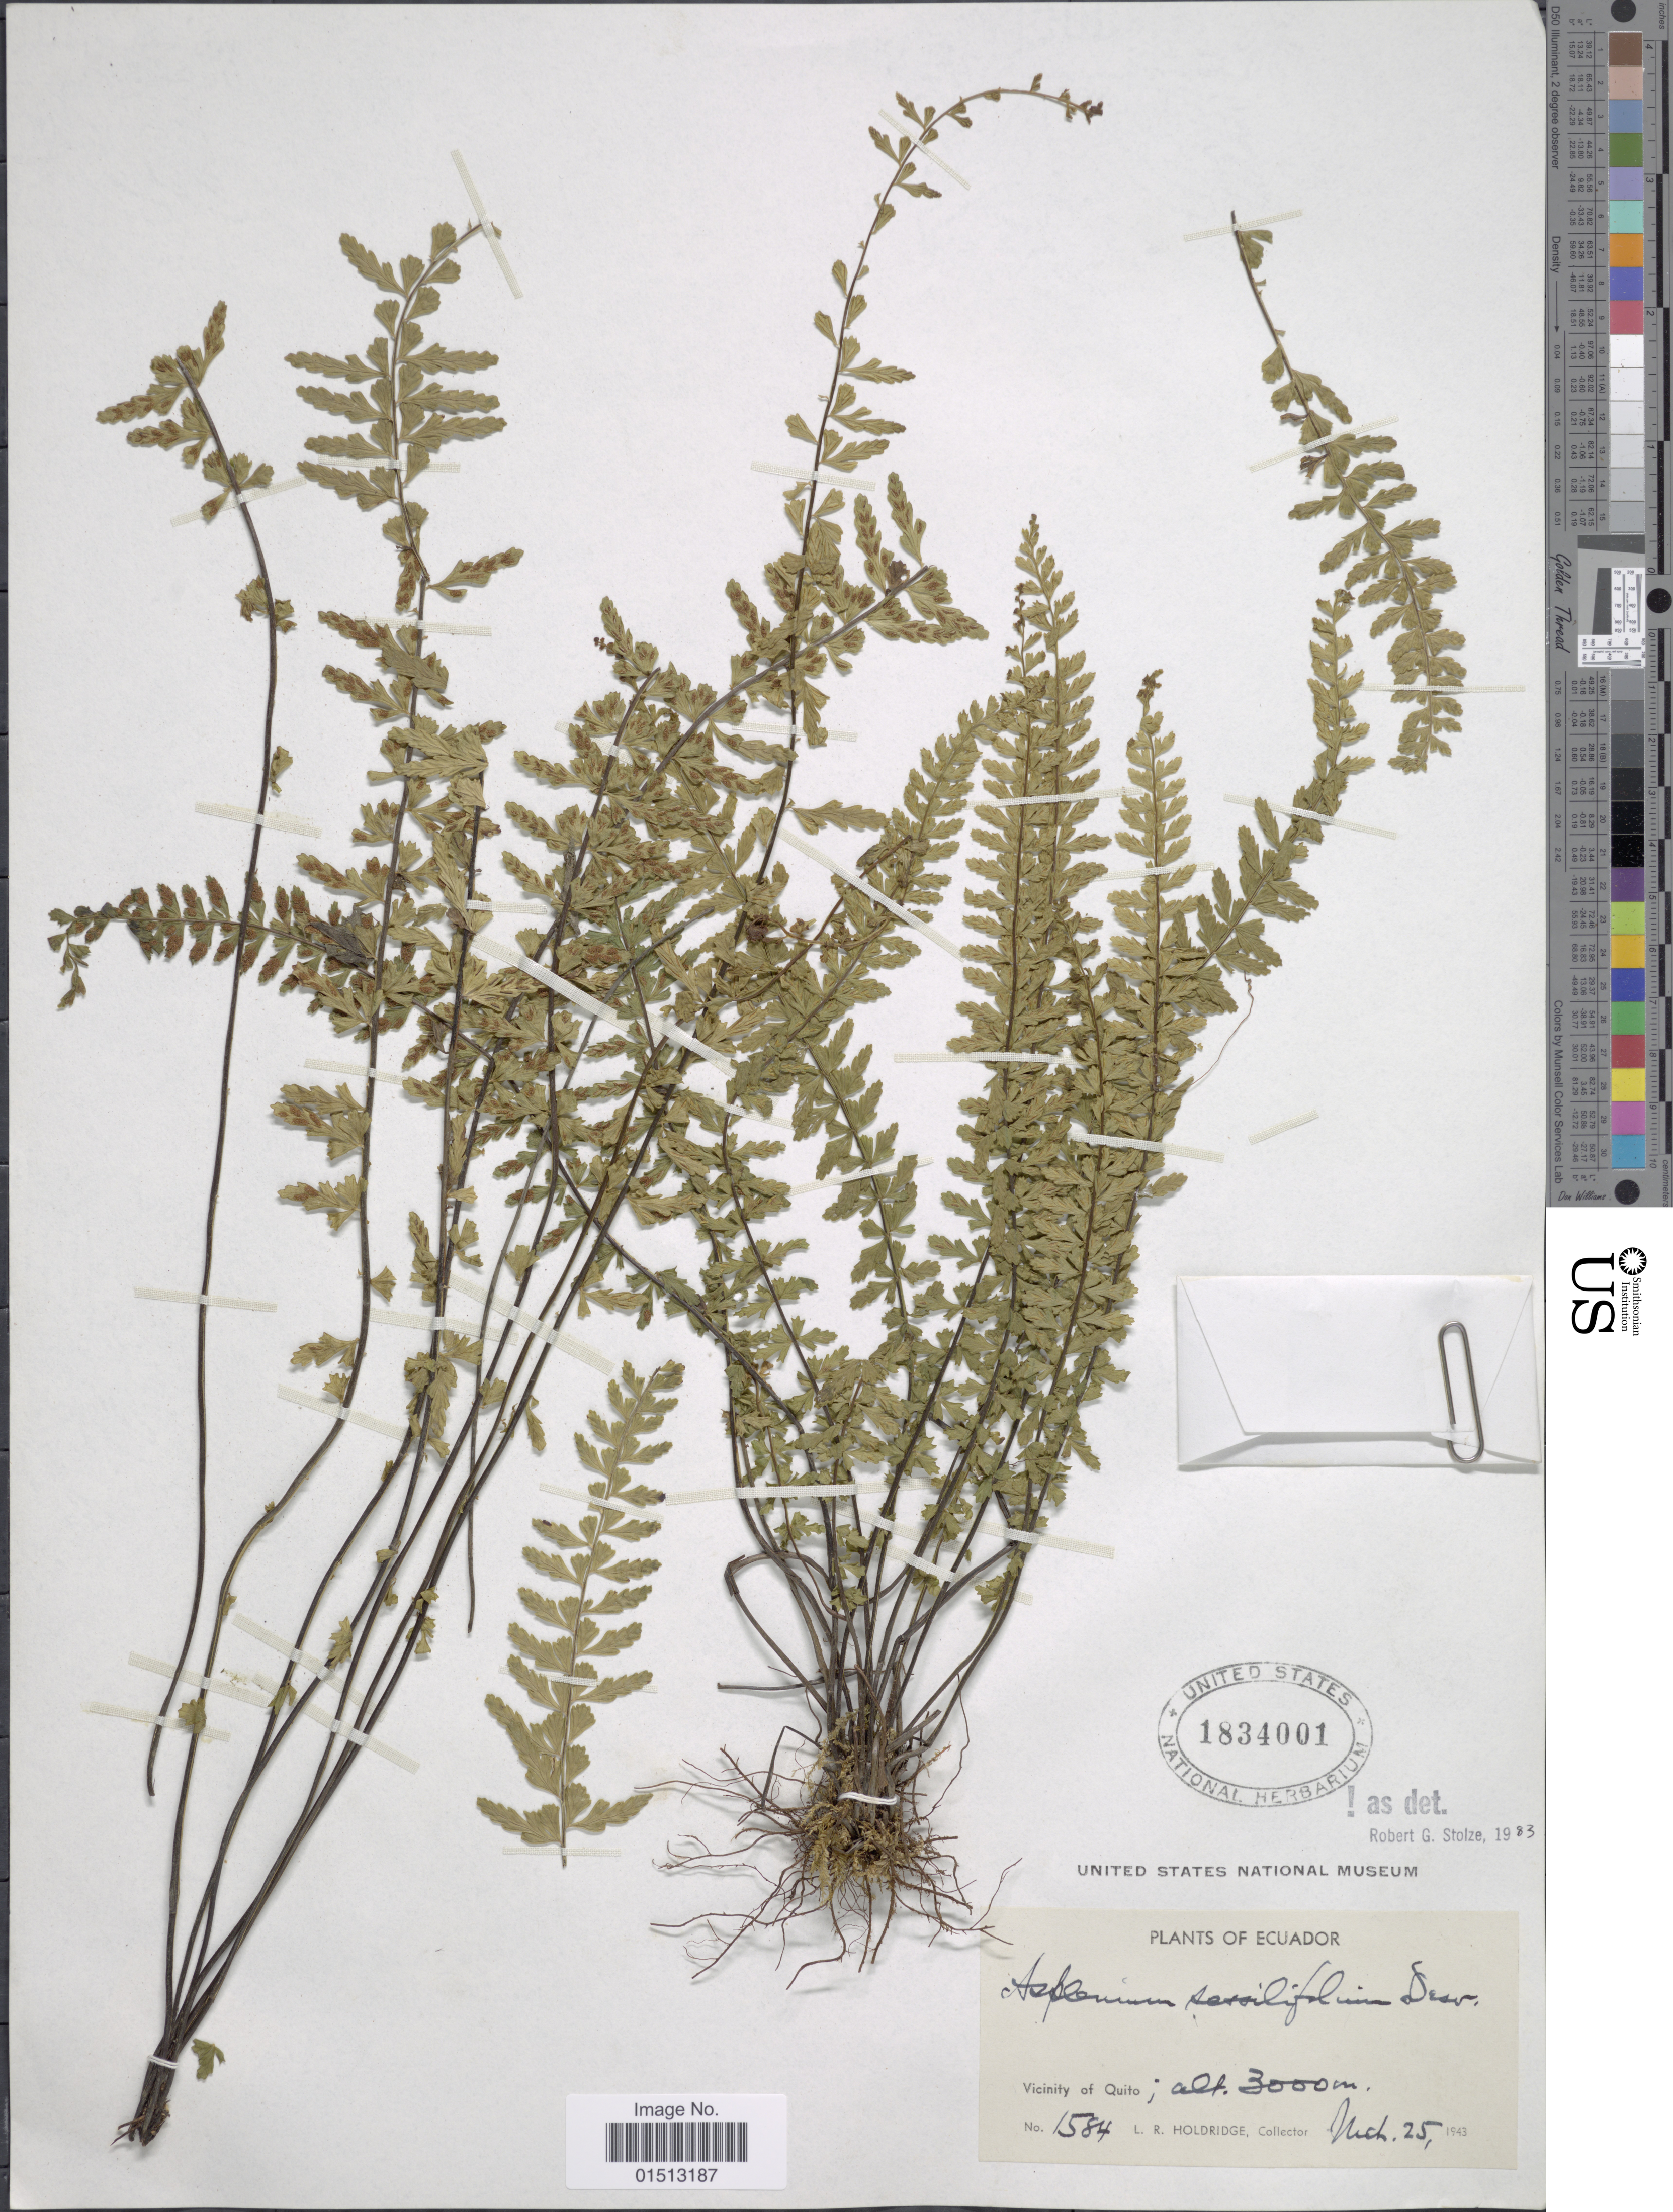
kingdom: Plantae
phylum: Tracheophyta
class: Polypodiopsida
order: Polypodiales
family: Aspleniaceae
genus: Asplenium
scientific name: Asplenium sessilifolium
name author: Desv.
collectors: L. Holdridge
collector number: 1584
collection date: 1943-03-25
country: Ecuador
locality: Vicinity of Quito.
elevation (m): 3000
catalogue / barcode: US 1834001